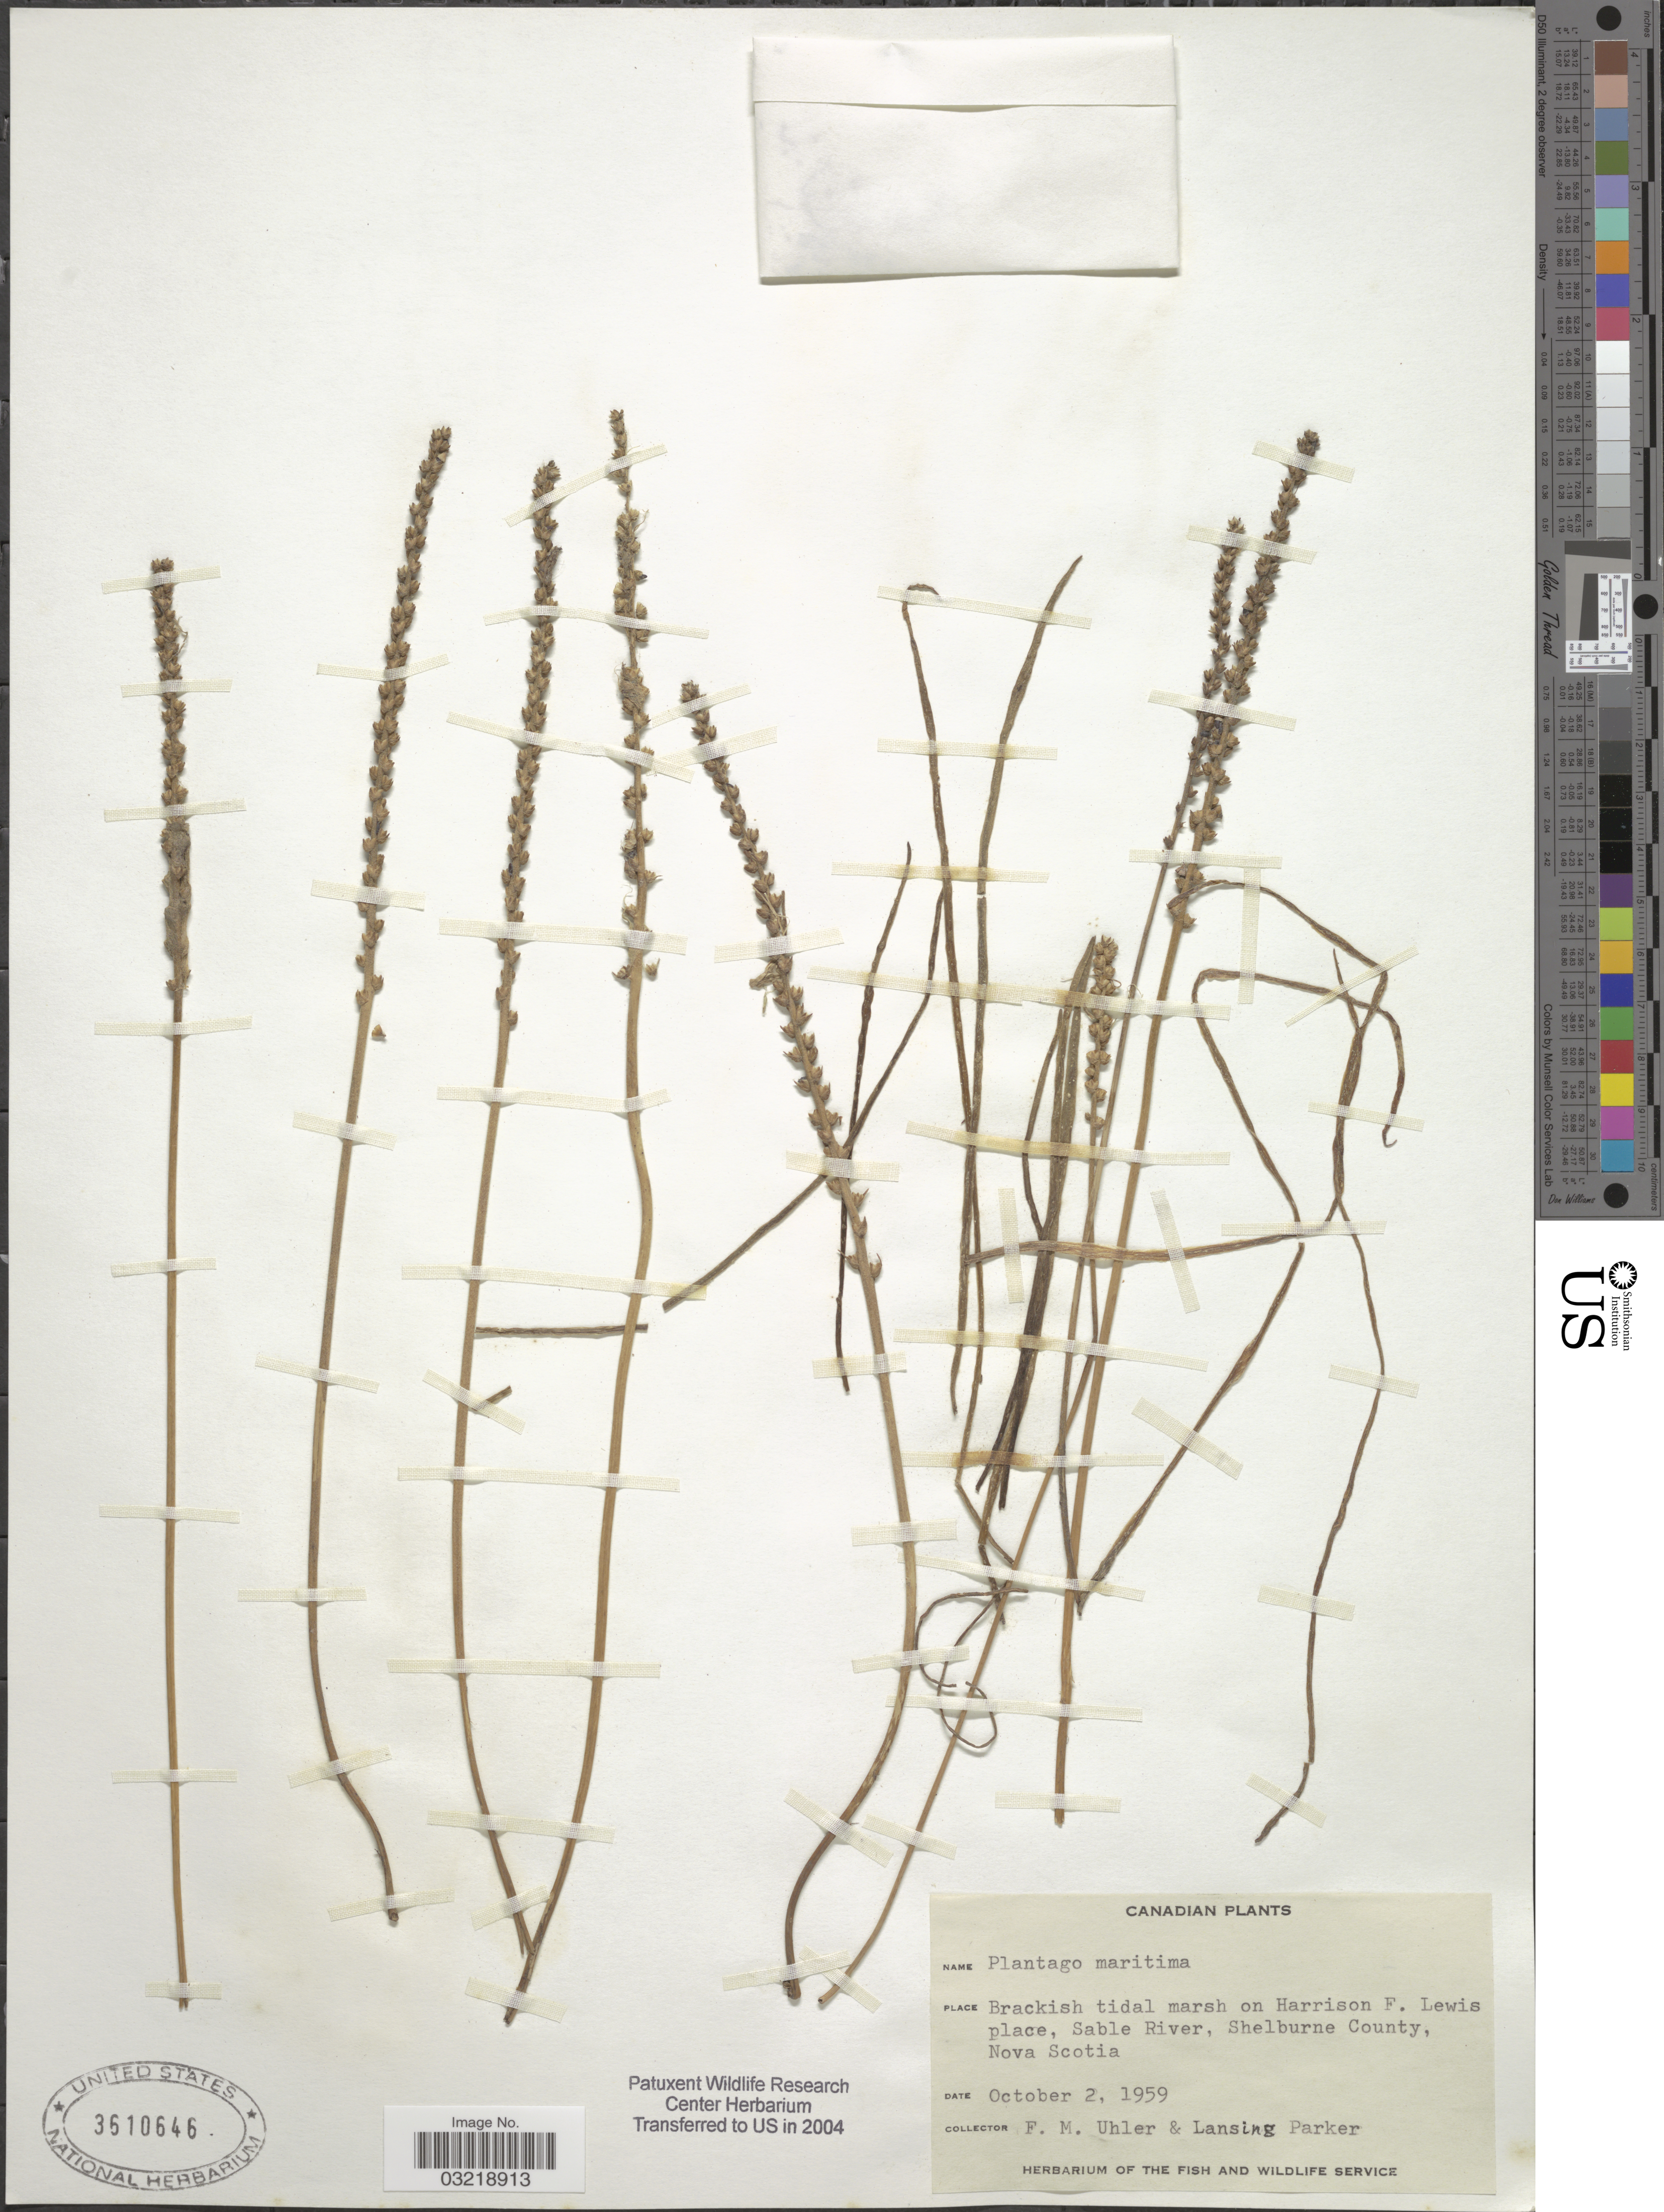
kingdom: Plantae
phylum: Tracheophyta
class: Magnoliopsida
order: Lamiales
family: Plantaginaceae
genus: Plantago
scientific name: Plantago maritima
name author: L.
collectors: F. M. Uhler & L. Parker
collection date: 1959-10-02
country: Canada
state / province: Nova Scotia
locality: Brackish tidal marsh on Harrison F. Lewis place, Sable River, Shelburne County.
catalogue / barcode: US 3610646